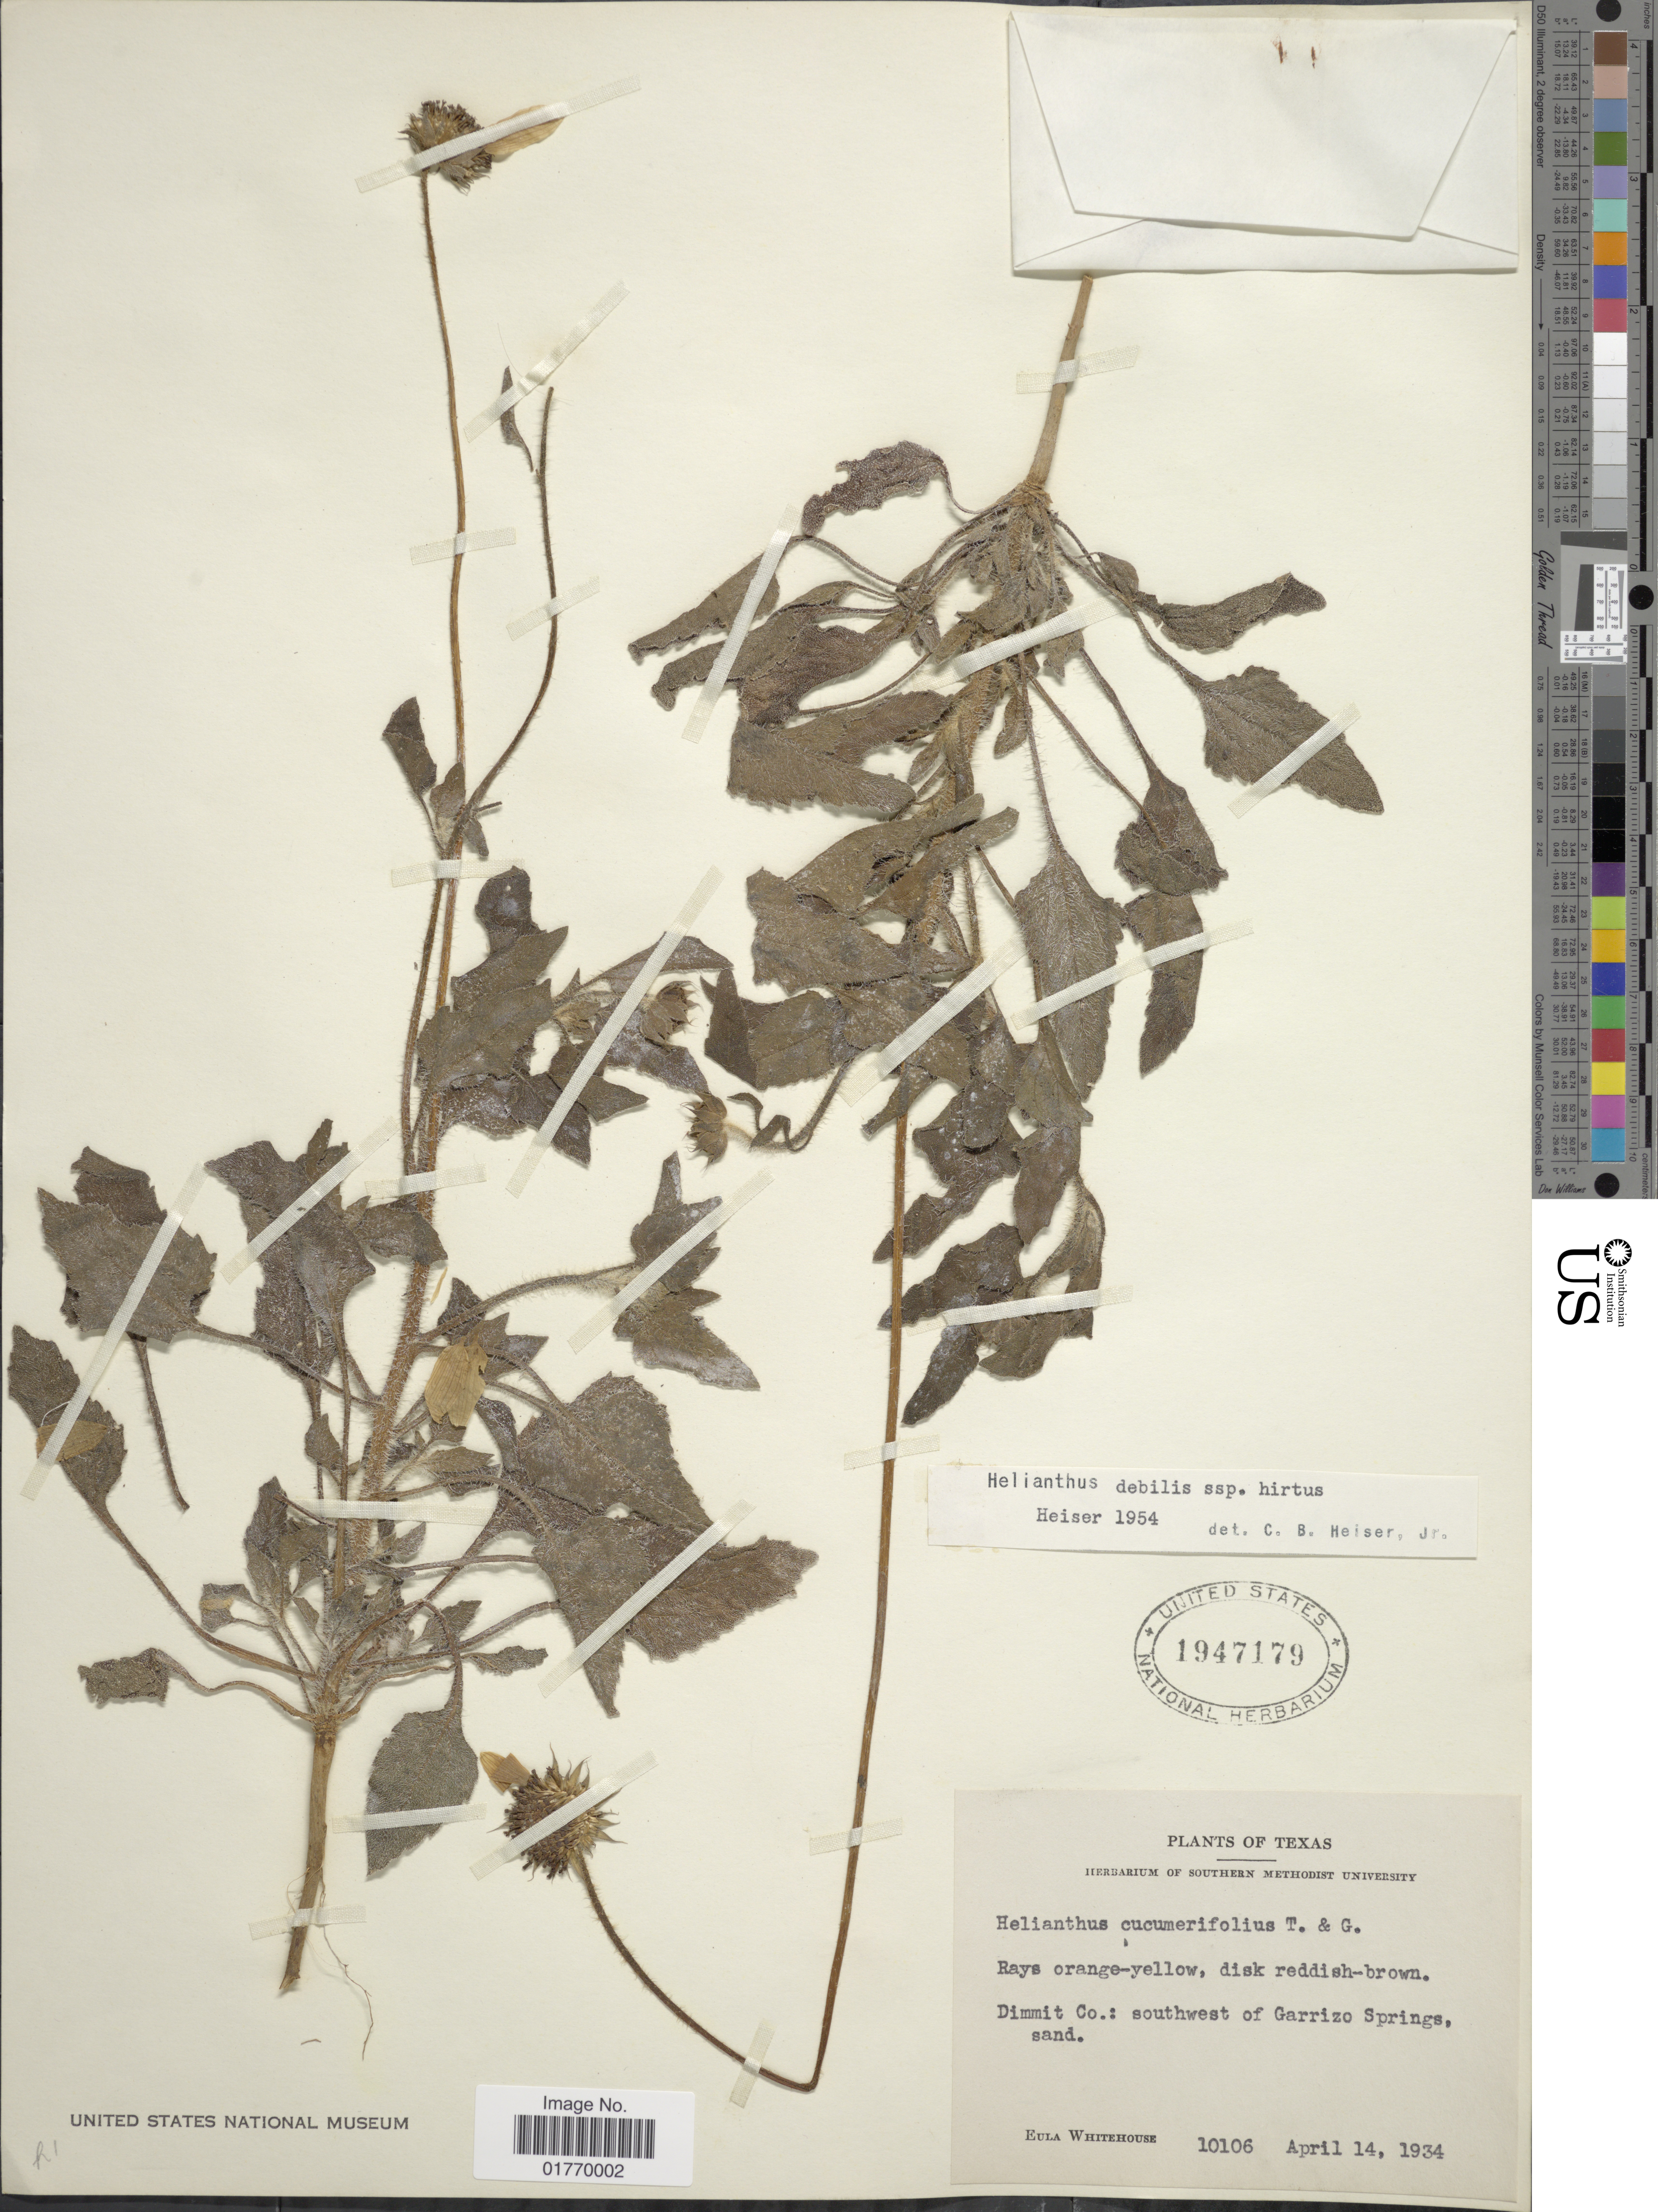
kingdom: Plantae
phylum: Tracheophyta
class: Magnoliopsida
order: Asterales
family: Asteraceae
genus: Helianthus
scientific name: Helianthus debilis subsp. hirtus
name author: Heiser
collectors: E. Whitehouse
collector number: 10106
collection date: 1934-04-14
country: United States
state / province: Texas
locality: Dimmit Co.: southwest of Garrizo Springs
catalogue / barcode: US 1947179